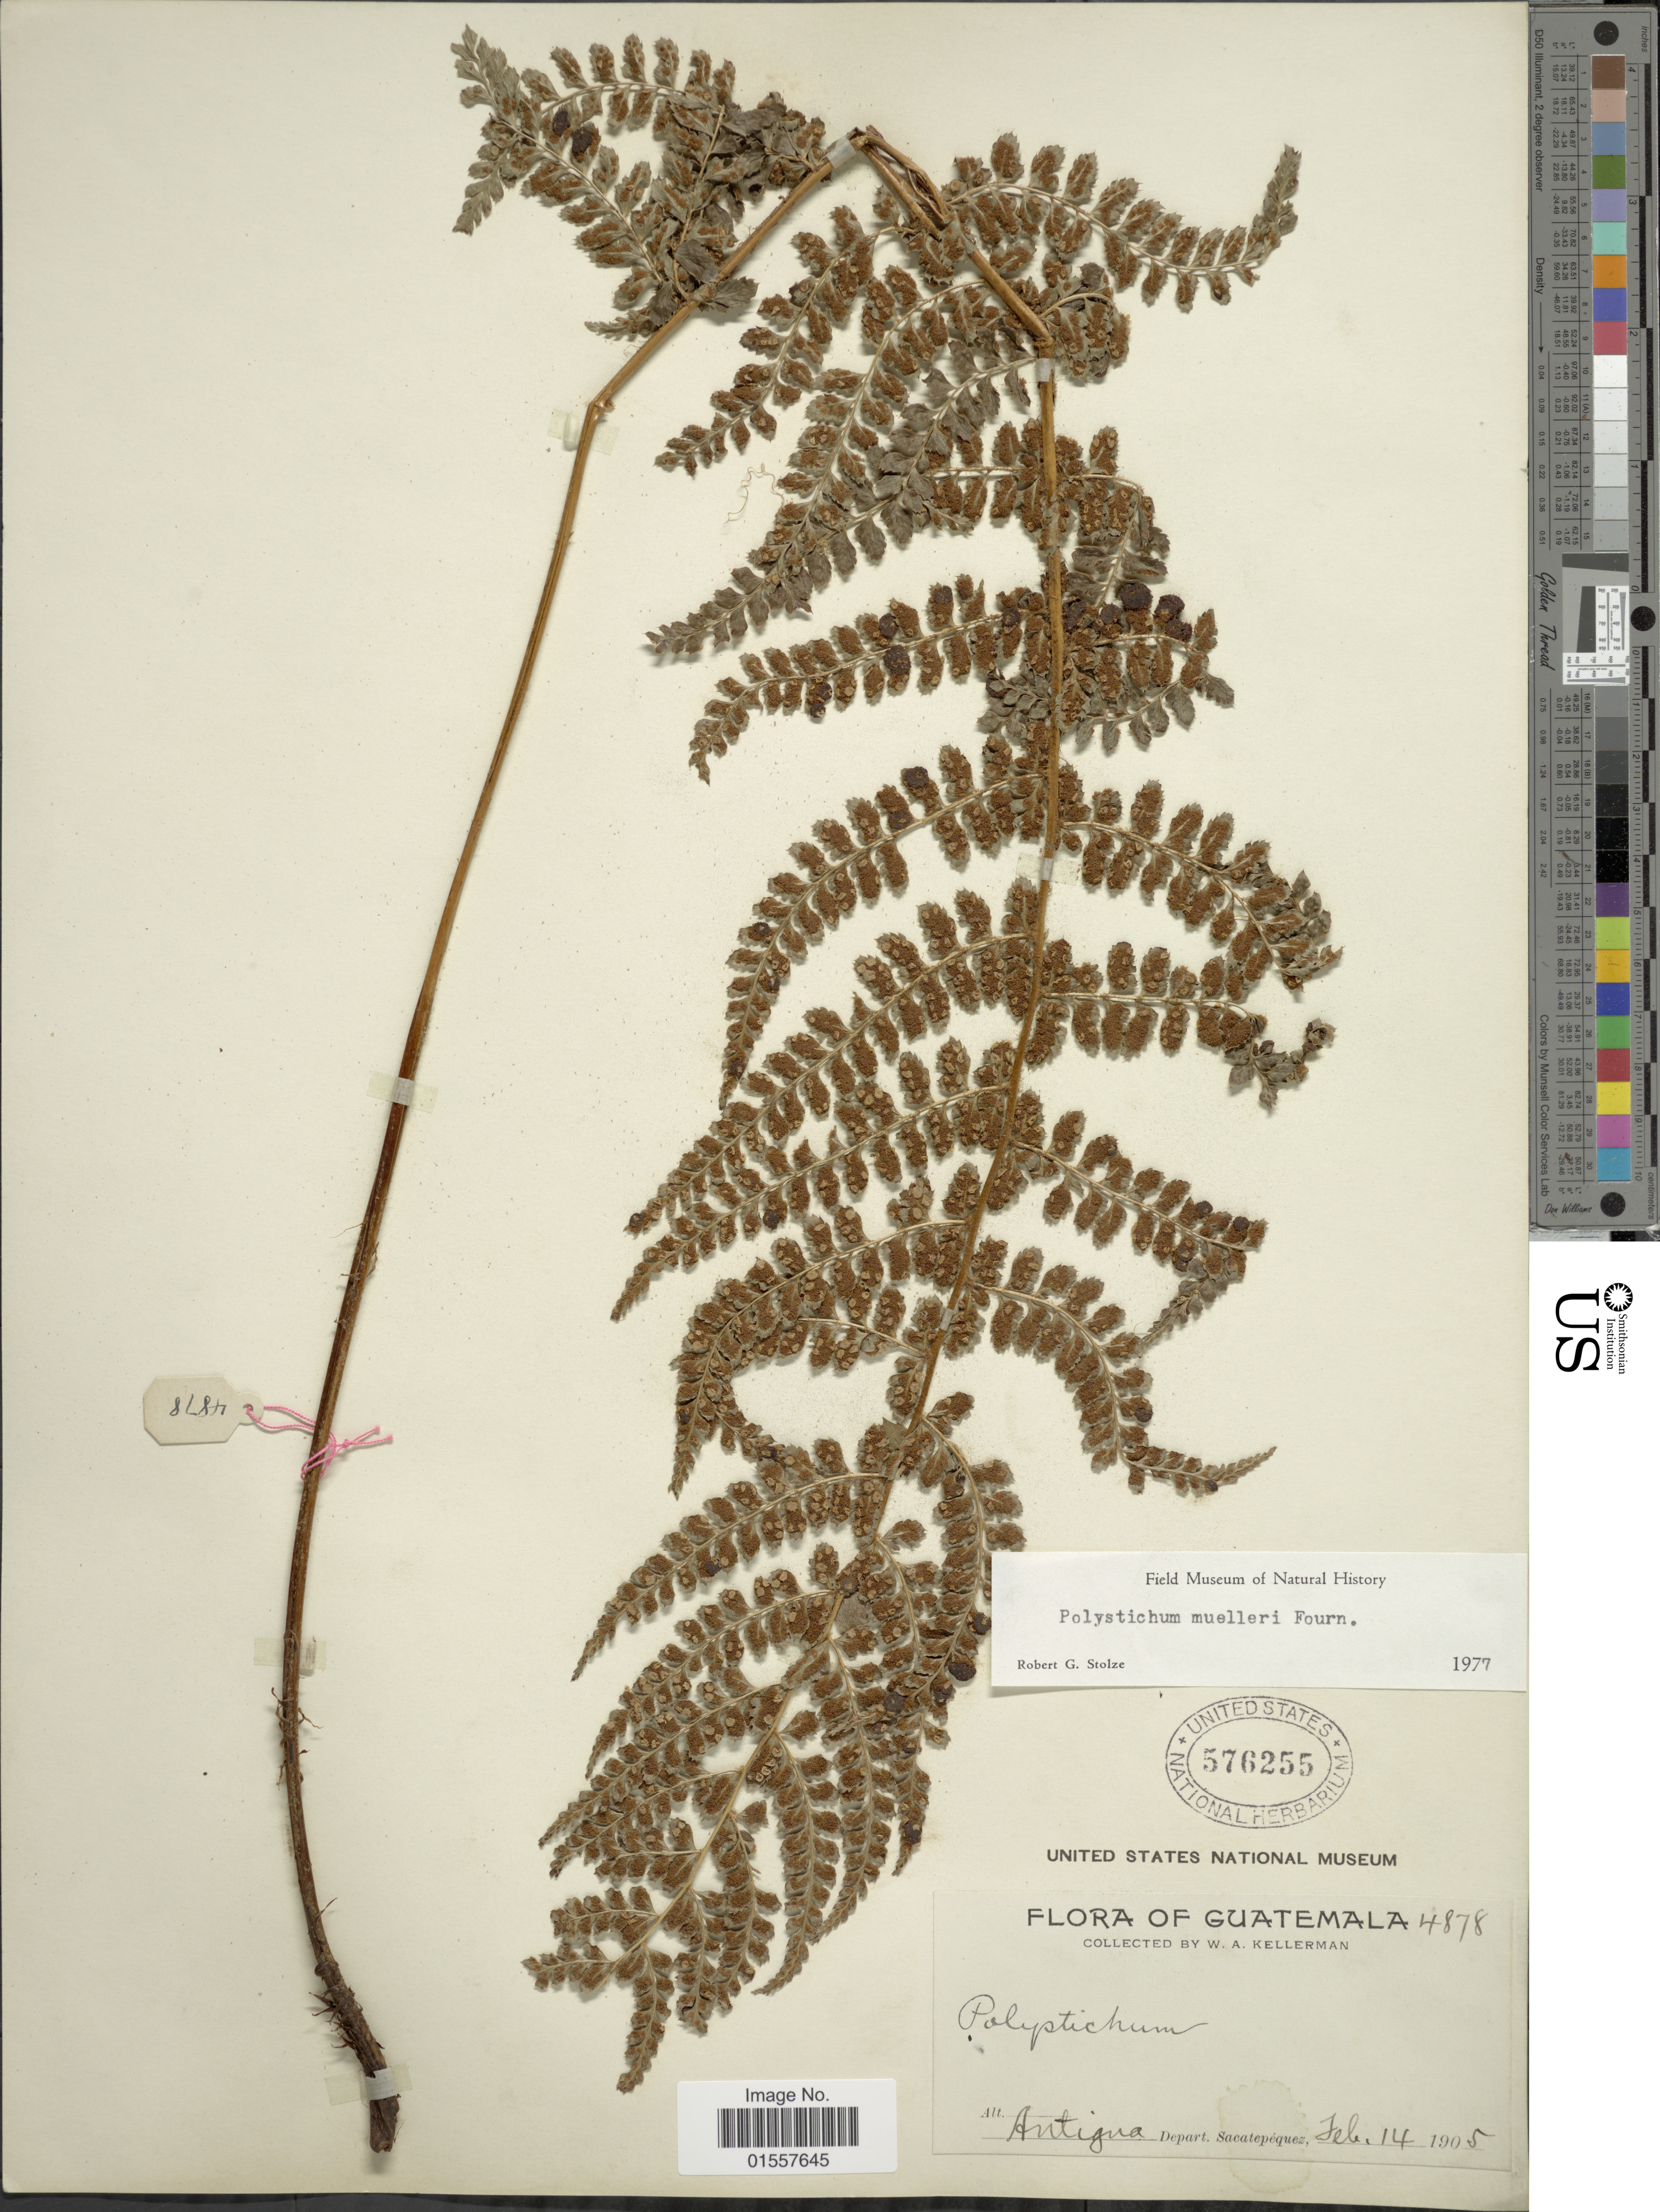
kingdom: Plantae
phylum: Tracheophyta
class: Polypodiopsida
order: Polypodiales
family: Dryopteridaceae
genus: Polystichum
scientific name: Polystichum fournieri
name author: A.R. Sm.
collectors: W. Kellerman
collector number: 4878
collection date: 1905-02-14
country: Guatemala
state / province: Sacatepéquez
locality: Antigua, Depart. Sacatepequez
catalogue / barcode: US 576255